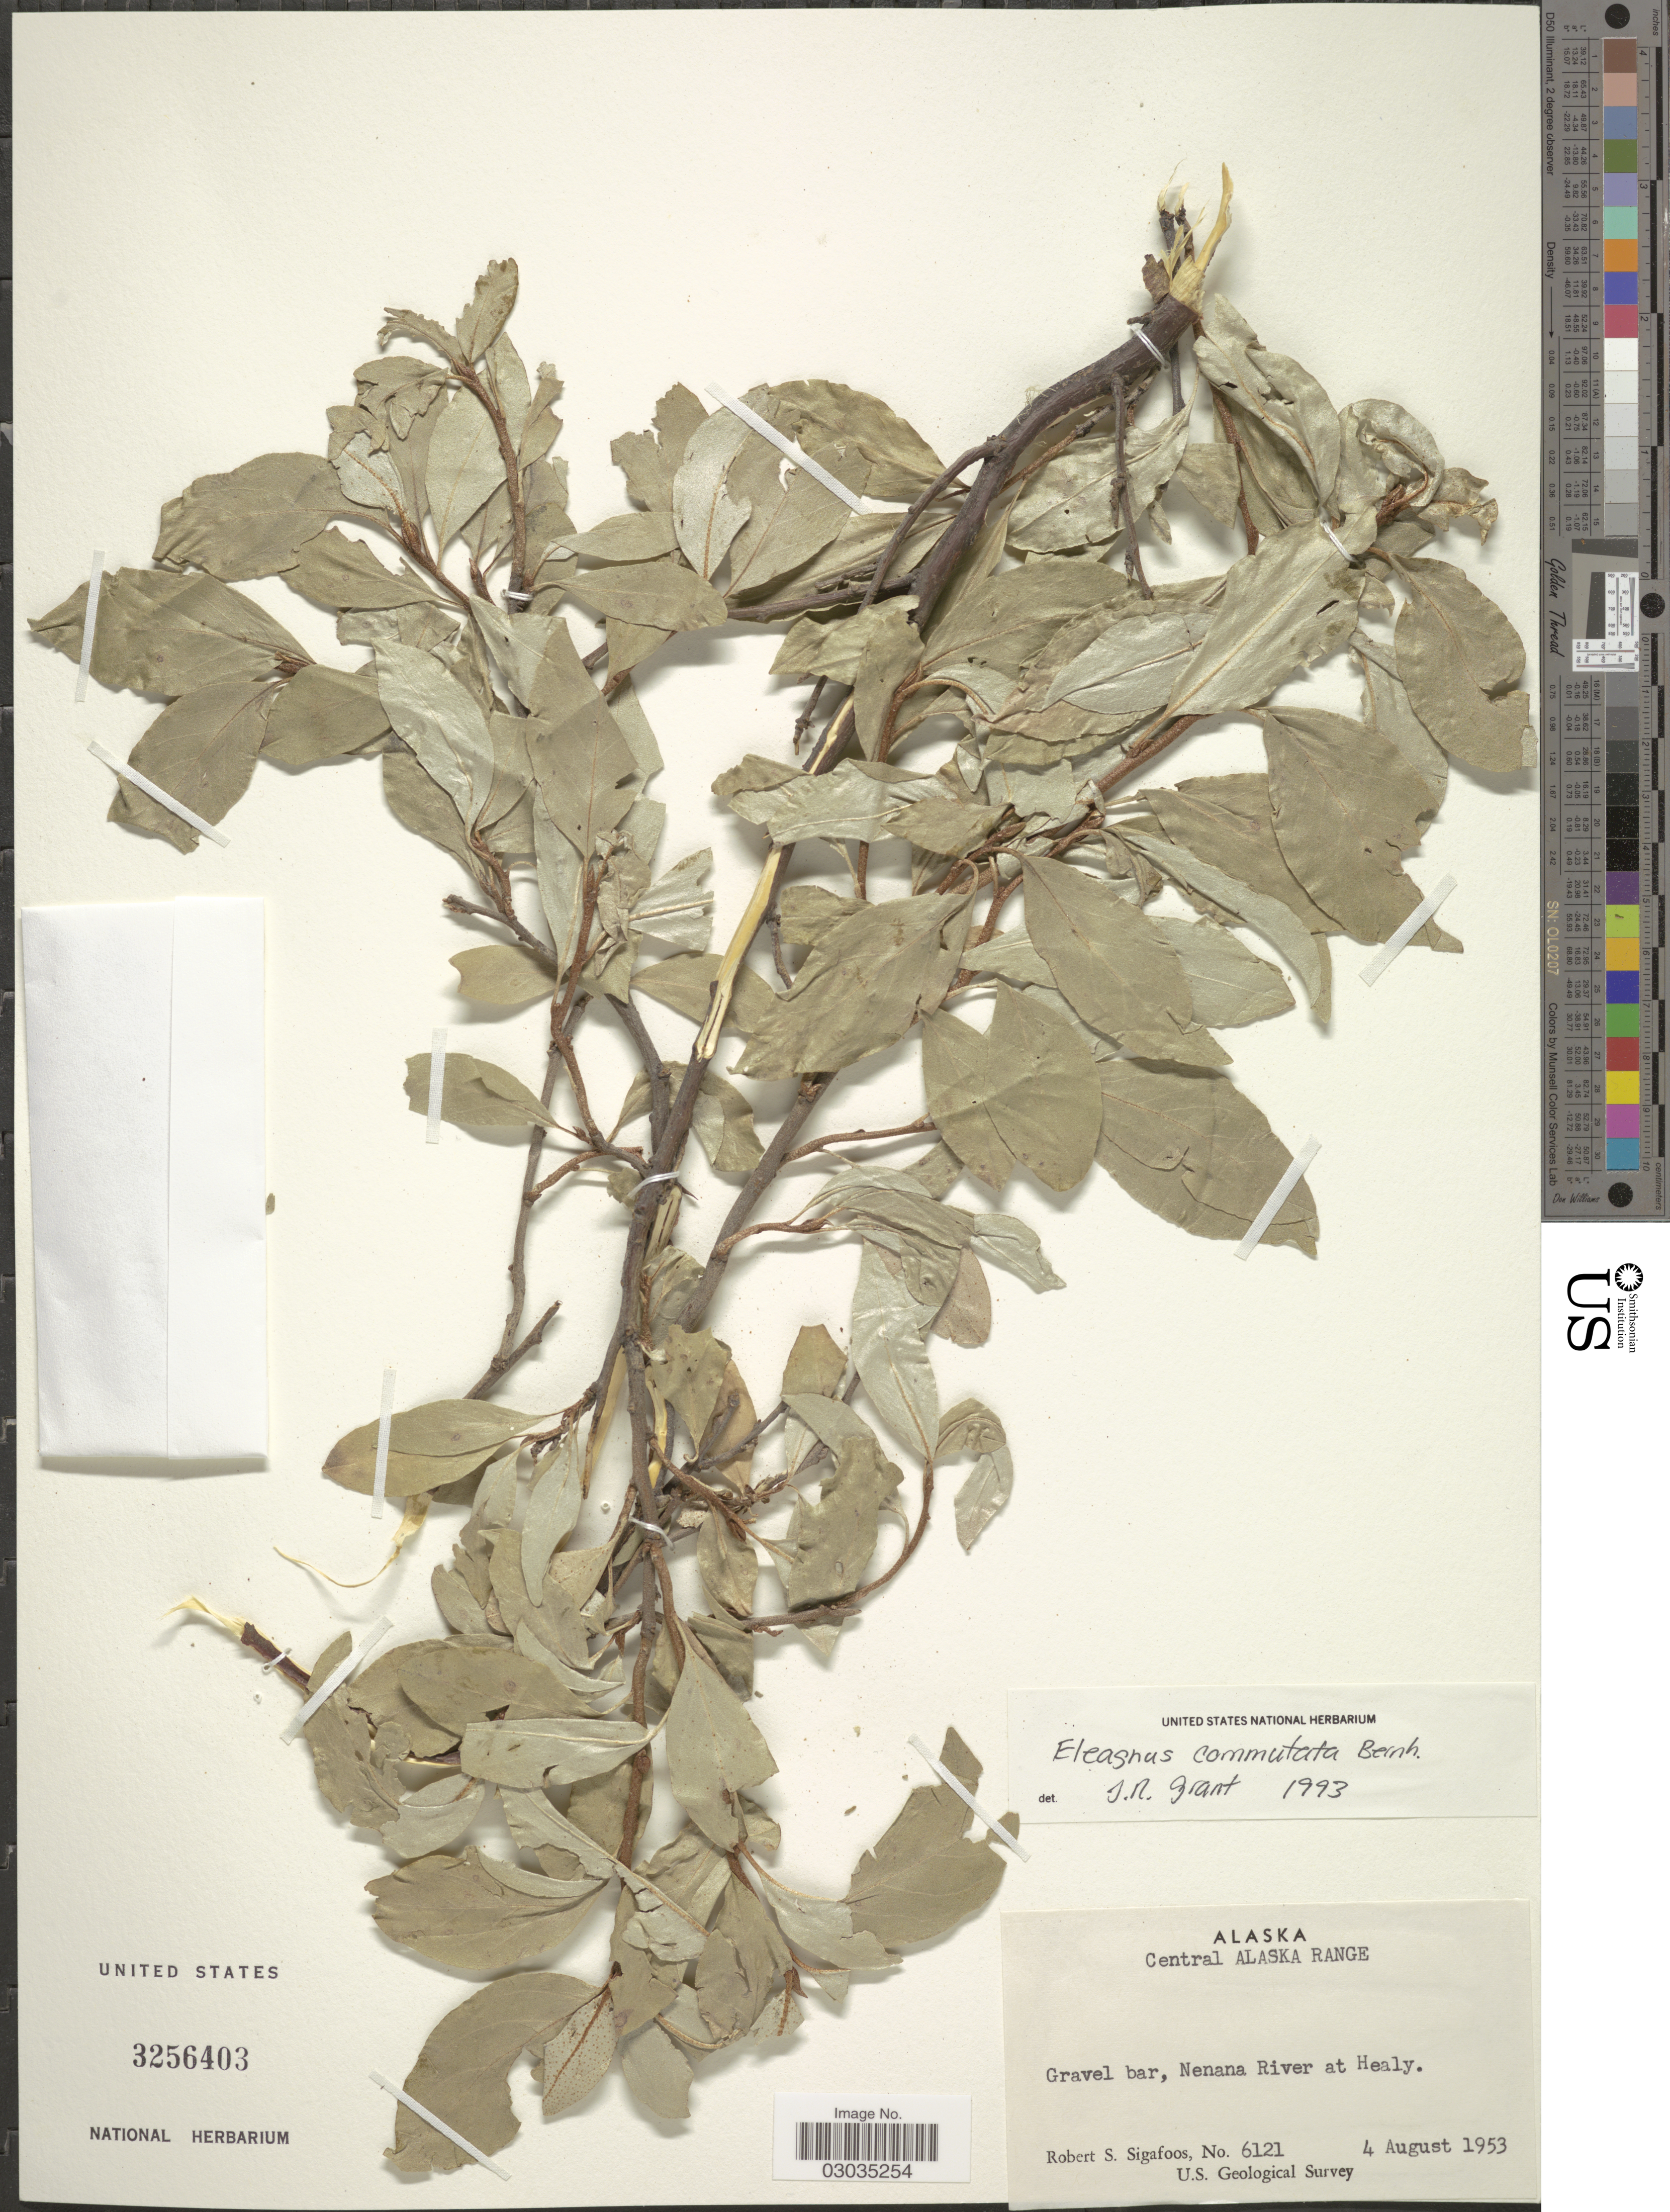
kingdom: Plantae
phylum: Tracheophyta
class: Magnoliopsida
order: Rosales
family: Elaeagnaceae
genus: Elaeagnus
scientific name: Elaeagnus commutata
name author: Bernh. ex Rydb.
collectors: R. Sigafoos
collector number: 6121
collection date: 1953-08-04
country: United States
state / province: Alaska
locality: Central Alaska Range, Gravel bar, Nenana River at Healy.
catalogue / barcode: US 3256403